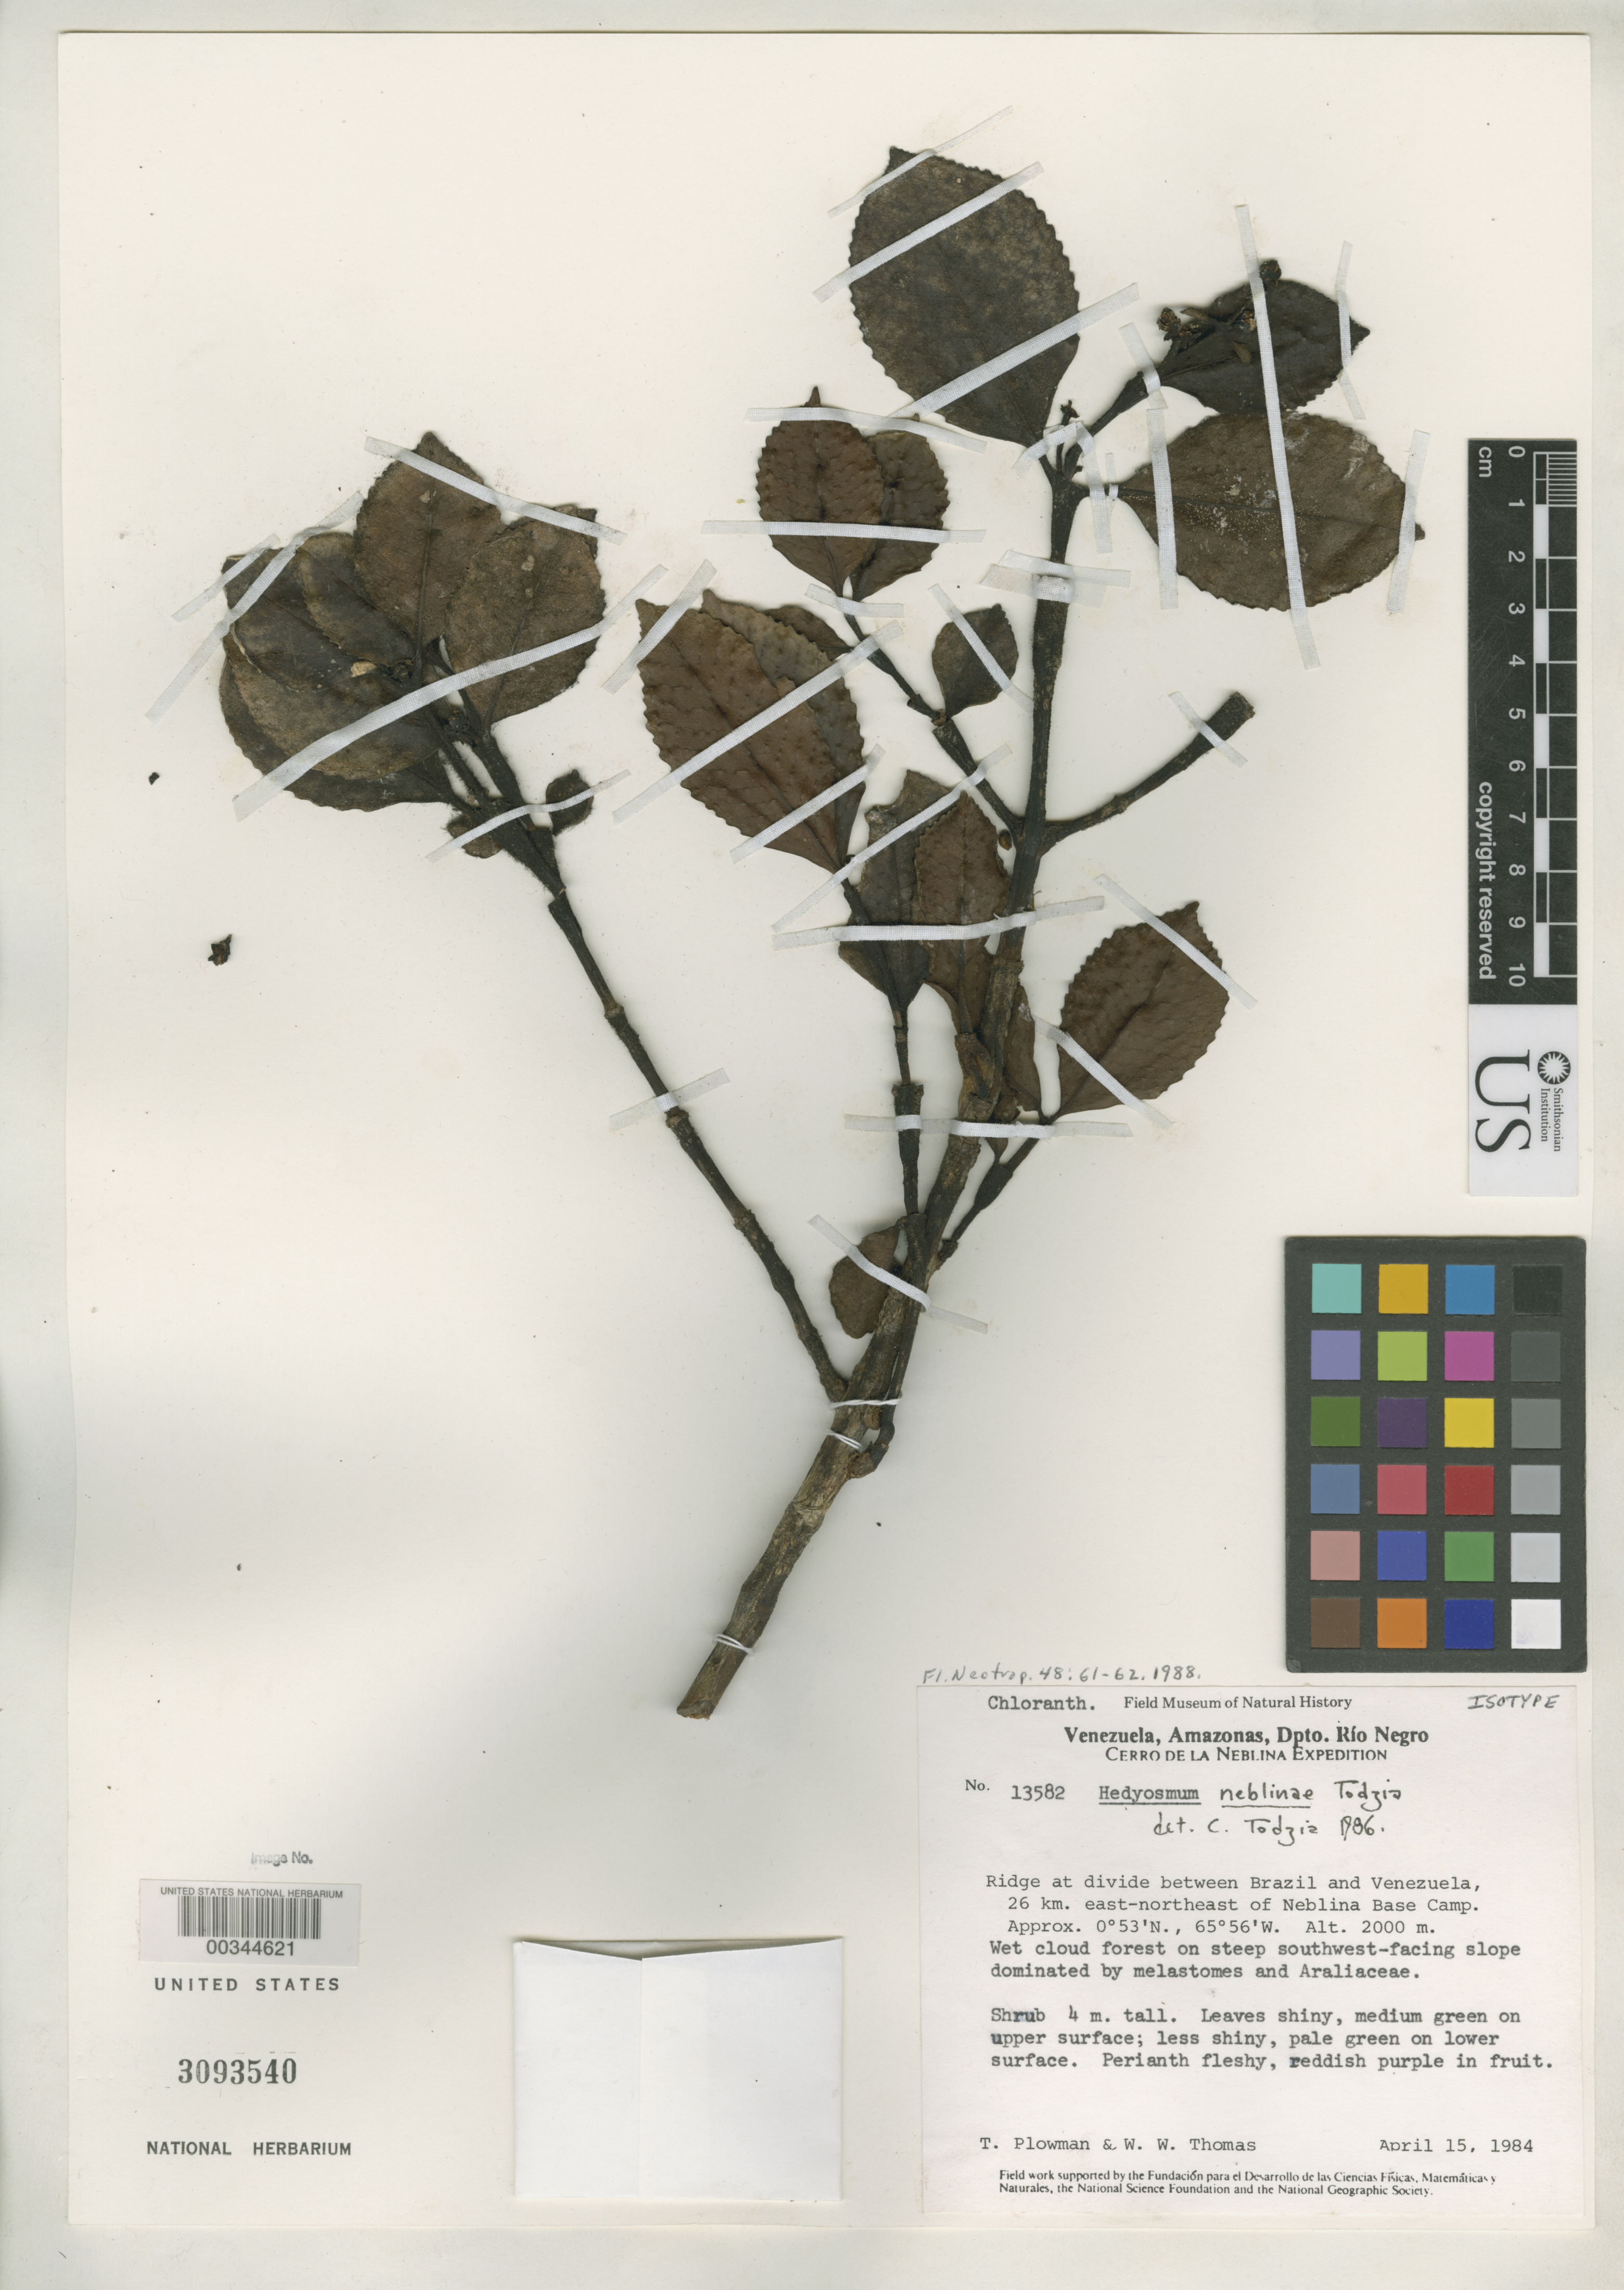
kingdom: Plantae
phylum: Tracheophyta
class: Magnoliopsida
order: Chloranthales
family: Chloranthaceae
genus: Hedyosmum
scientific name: Hedyosmum neblinae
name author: Todzia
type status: Isotype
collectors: T. Plowman & W. W. Thomas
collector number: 13582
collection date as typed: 15 Apr 1984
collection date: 1984-04-15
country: Venezuela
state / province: Amazonas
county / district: Rio Negro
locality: Ridge at divide between Brazil & Venezuela, 26 km ENE of Neblina base camp.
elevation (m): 2000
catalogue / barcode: US 3093540